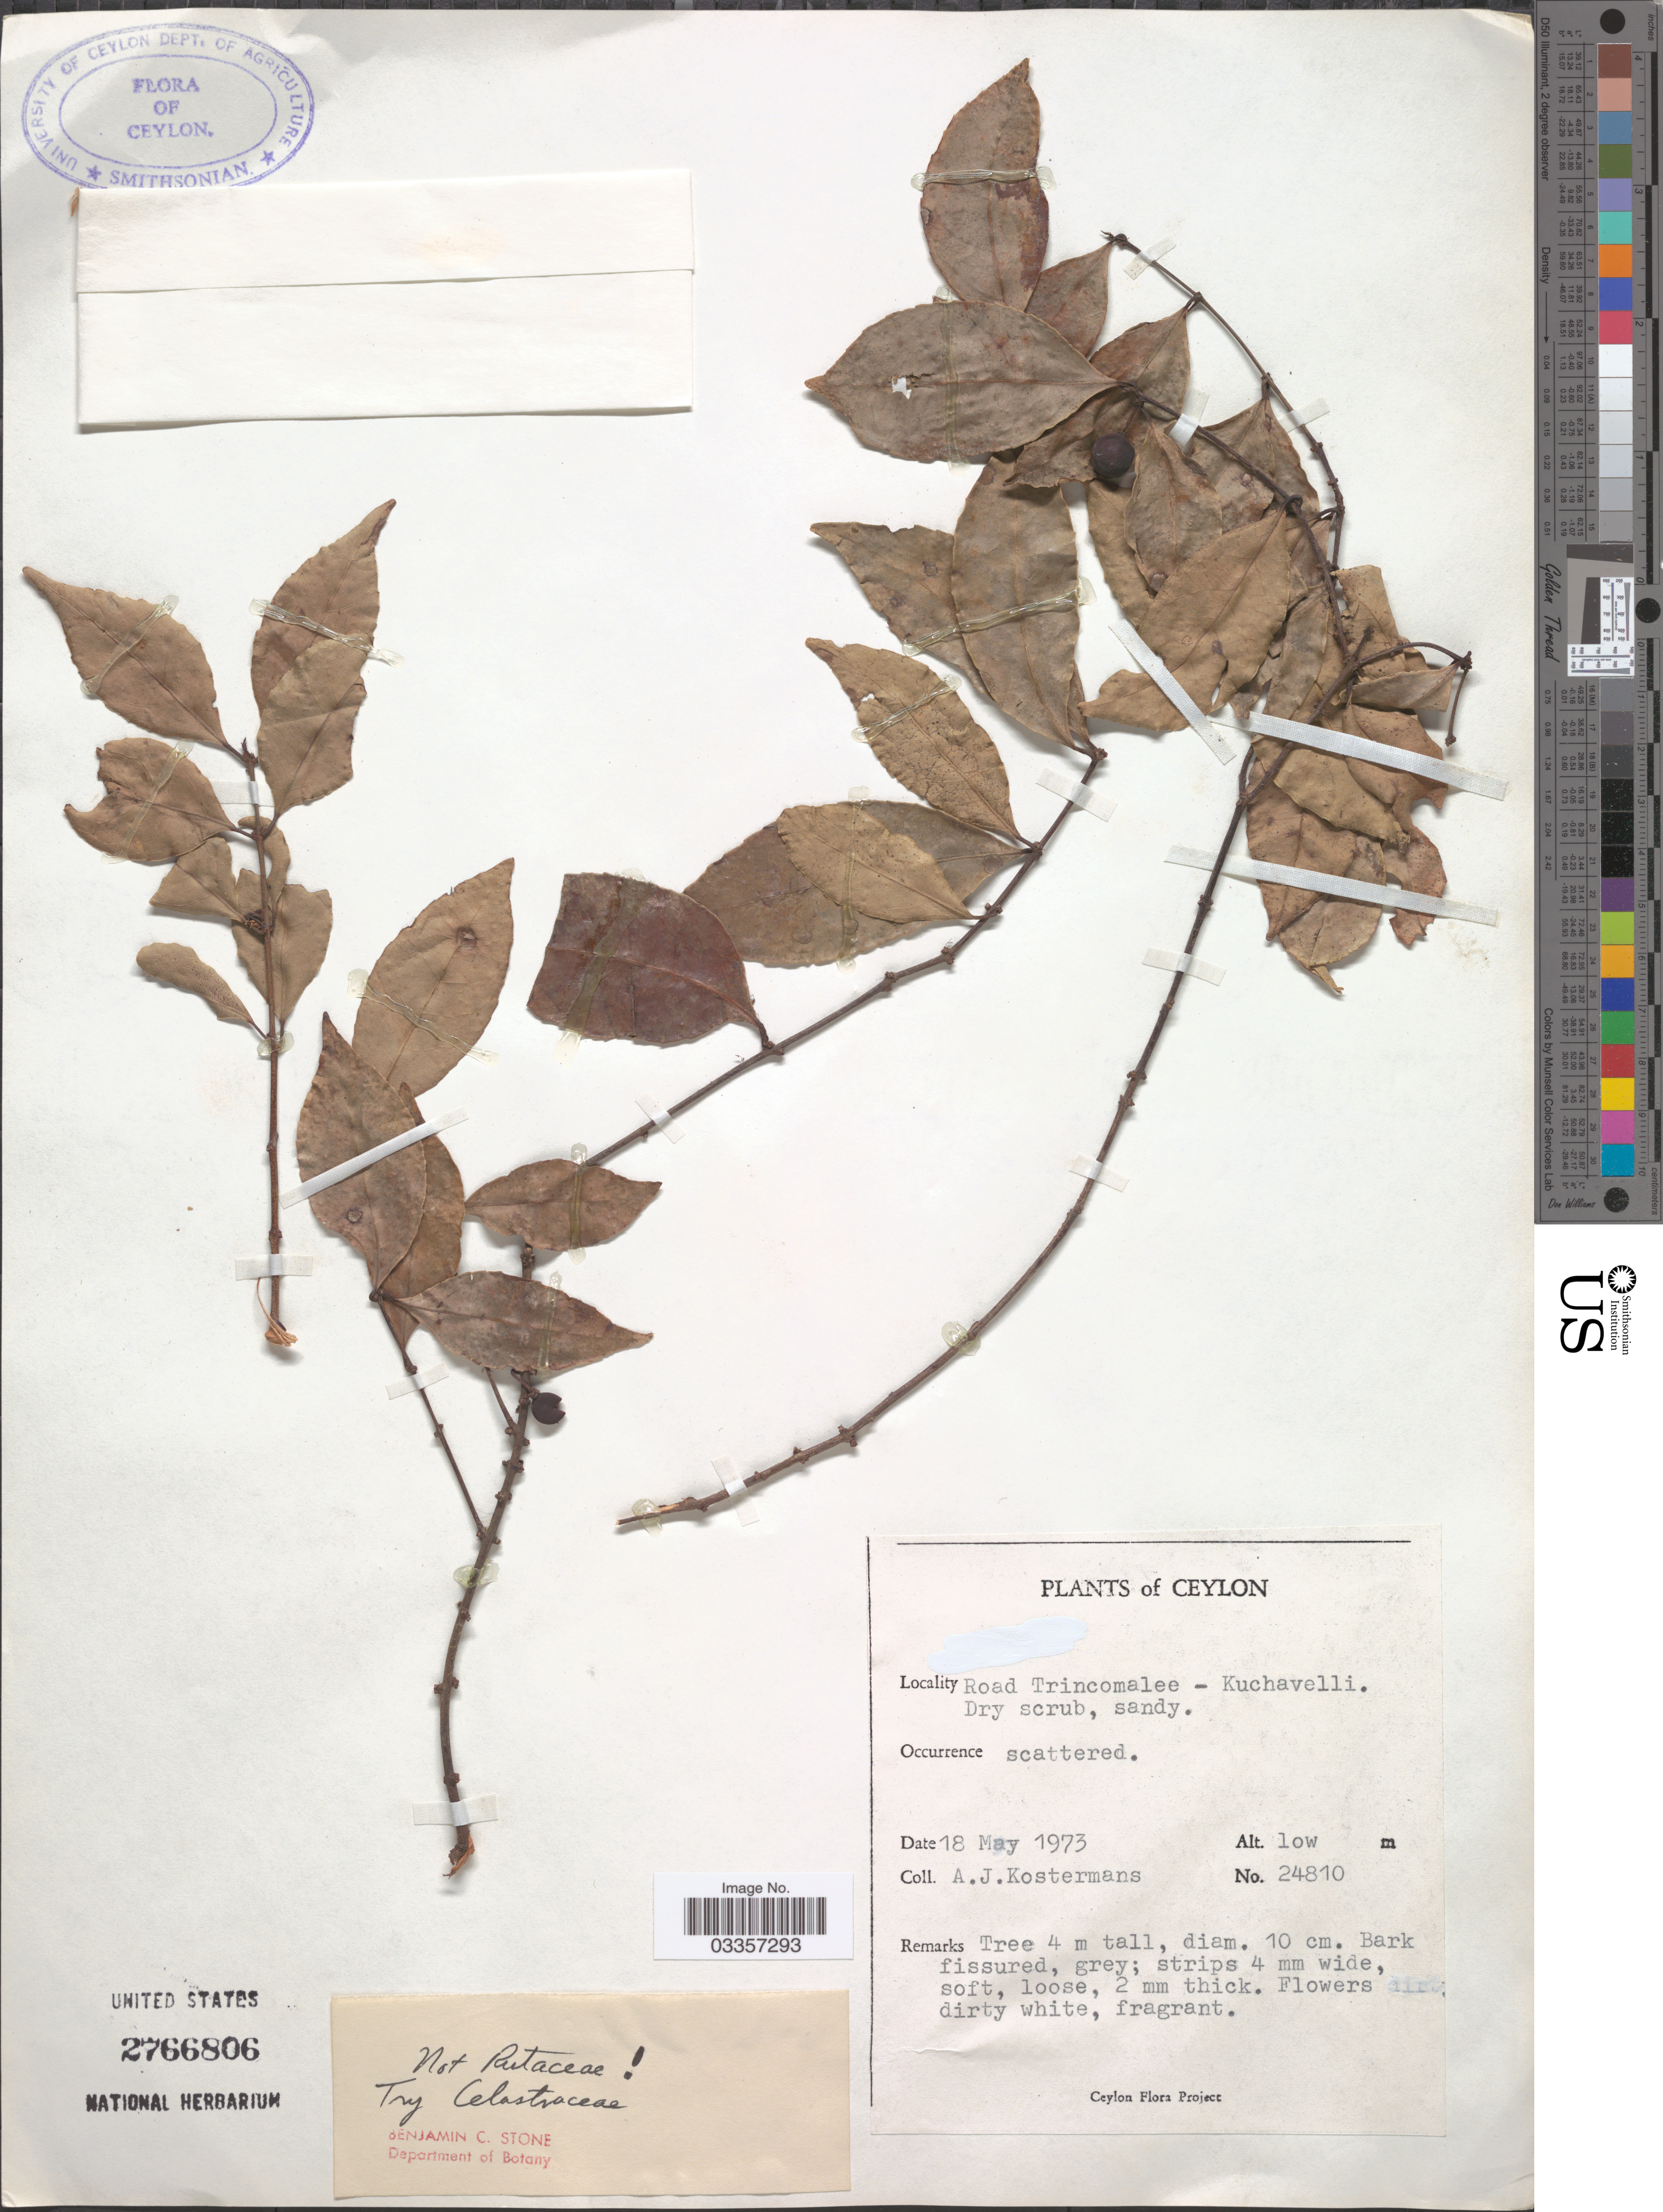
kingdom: Plantae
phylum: Tracheophyta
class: Magnoliopsida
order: Celastrales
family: Celastraceae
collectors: A. J. G. Kostermans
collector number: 24810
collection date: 1973-05-18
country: Sri Lanka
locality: Ceylon. Road Trincomalee - Kuchavelli.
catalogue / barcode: US 2766806